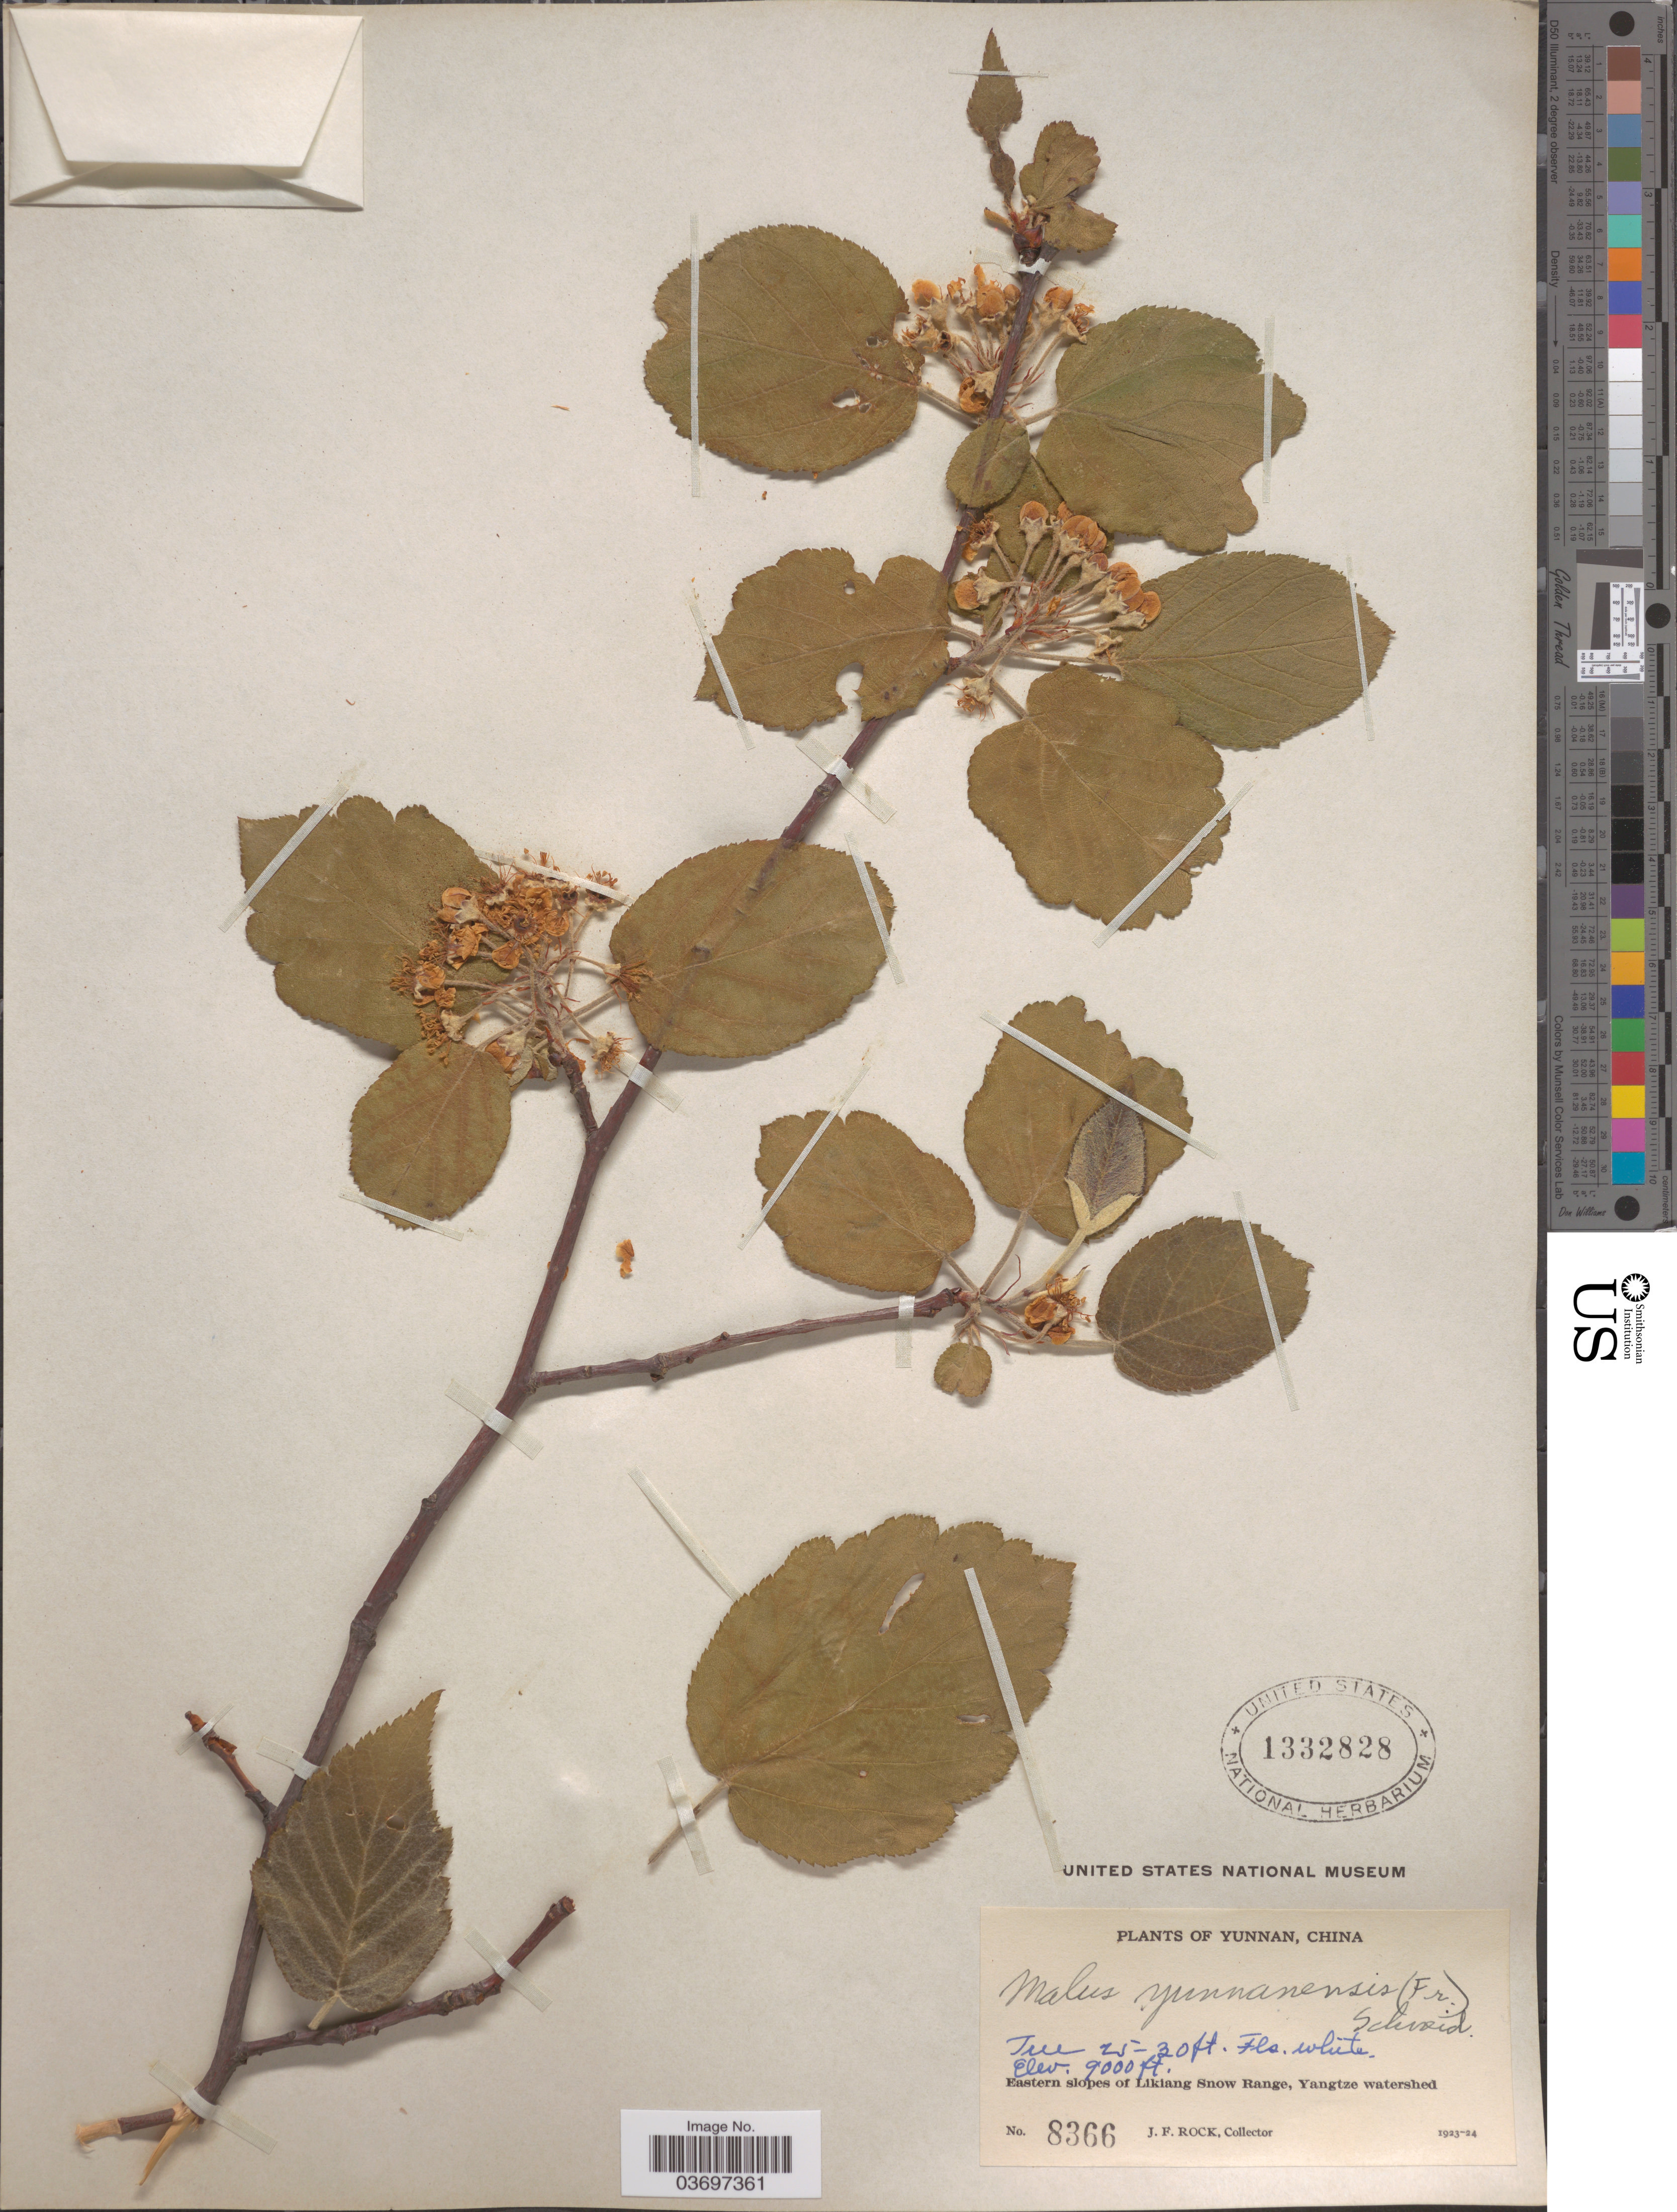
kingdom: Plantae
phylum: Tracheophyta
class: Magnoliopsida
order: Rosales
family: Rosaceae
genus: Malus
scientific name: Malus yunnanensis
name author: (Franch.) C.K. Schneid.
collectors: J. Rock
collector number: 8366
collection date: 1923/1924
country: China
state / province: Yunnan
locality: Eastern slopes of Likiang Snow Range, Yangtze watershed.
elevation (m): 2743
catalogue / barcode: US 1332828